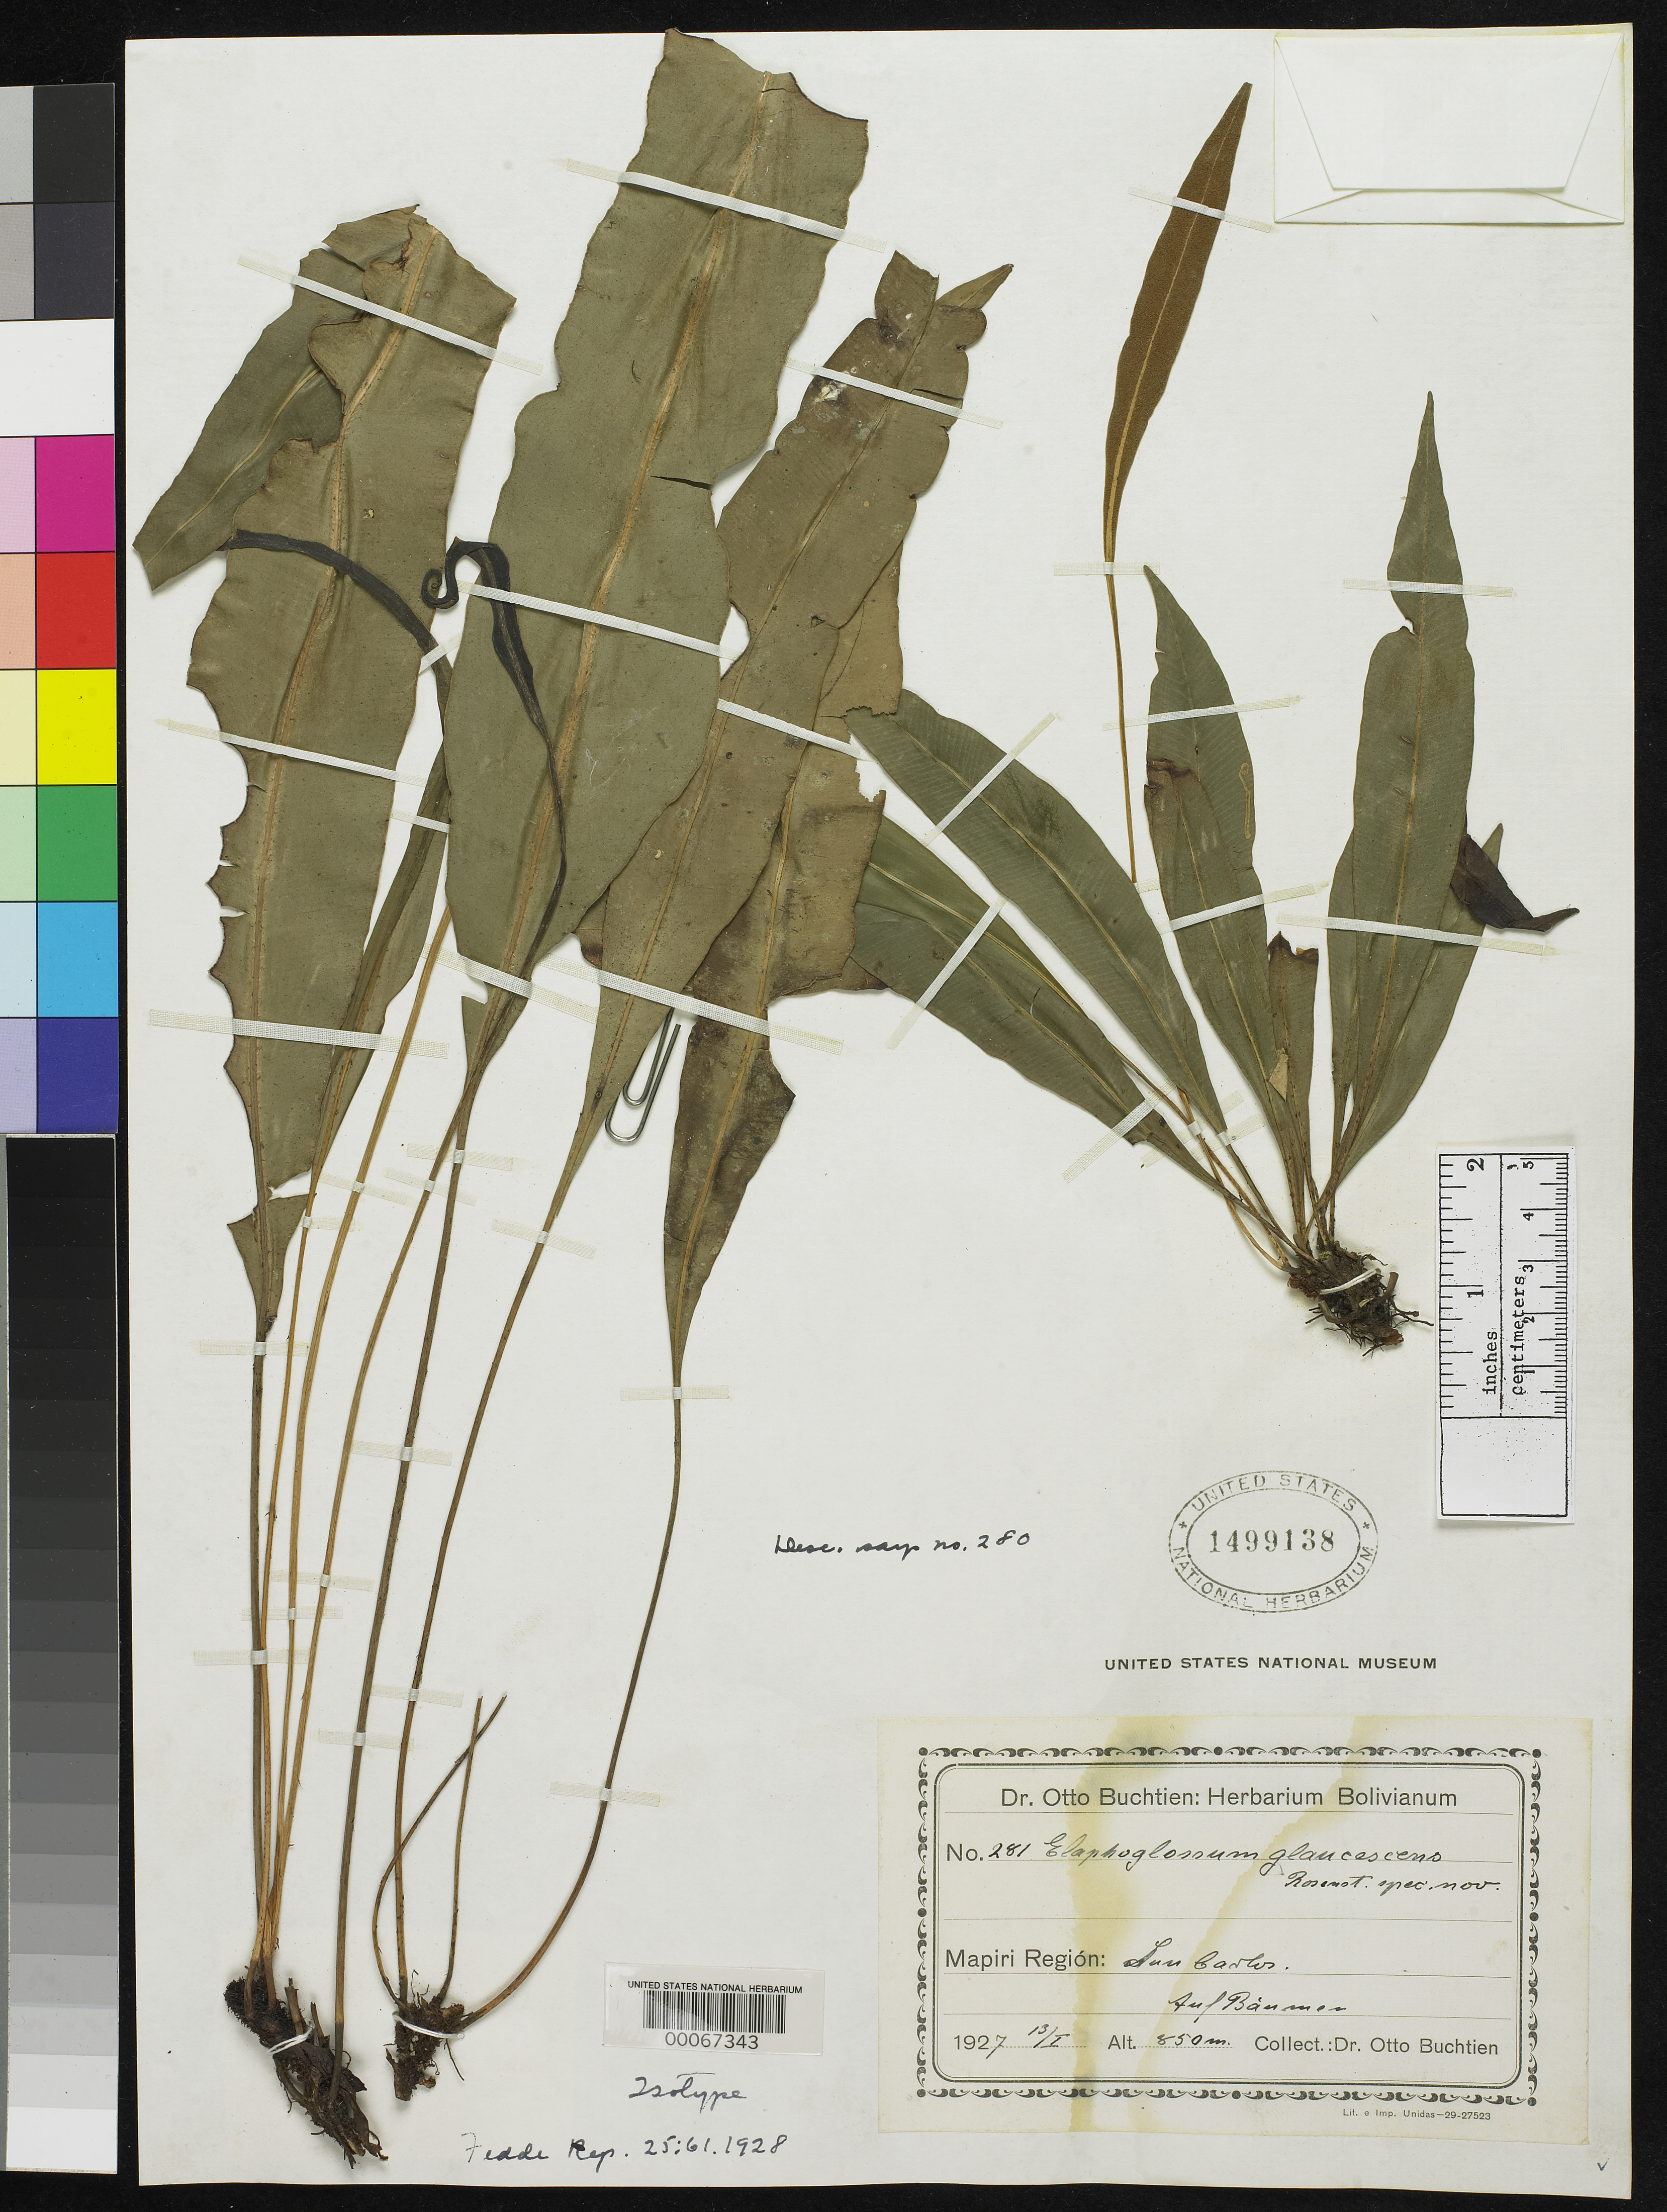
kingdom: Plantae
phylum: Tracheophyta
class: Polypodiopsida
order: Polypodiales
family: Dryopteridaceae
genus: Elaphoglossum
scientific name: Elaphoglossum glaucescens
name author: Rosenst.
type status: Isotype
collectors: O. Buchtien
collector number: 281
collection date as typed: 13 Jan 1927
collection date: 1927-01-13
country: Bolivia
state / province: La Paz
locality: San Carlos, Mapiri region.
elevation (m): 850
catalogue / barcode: US 1499138